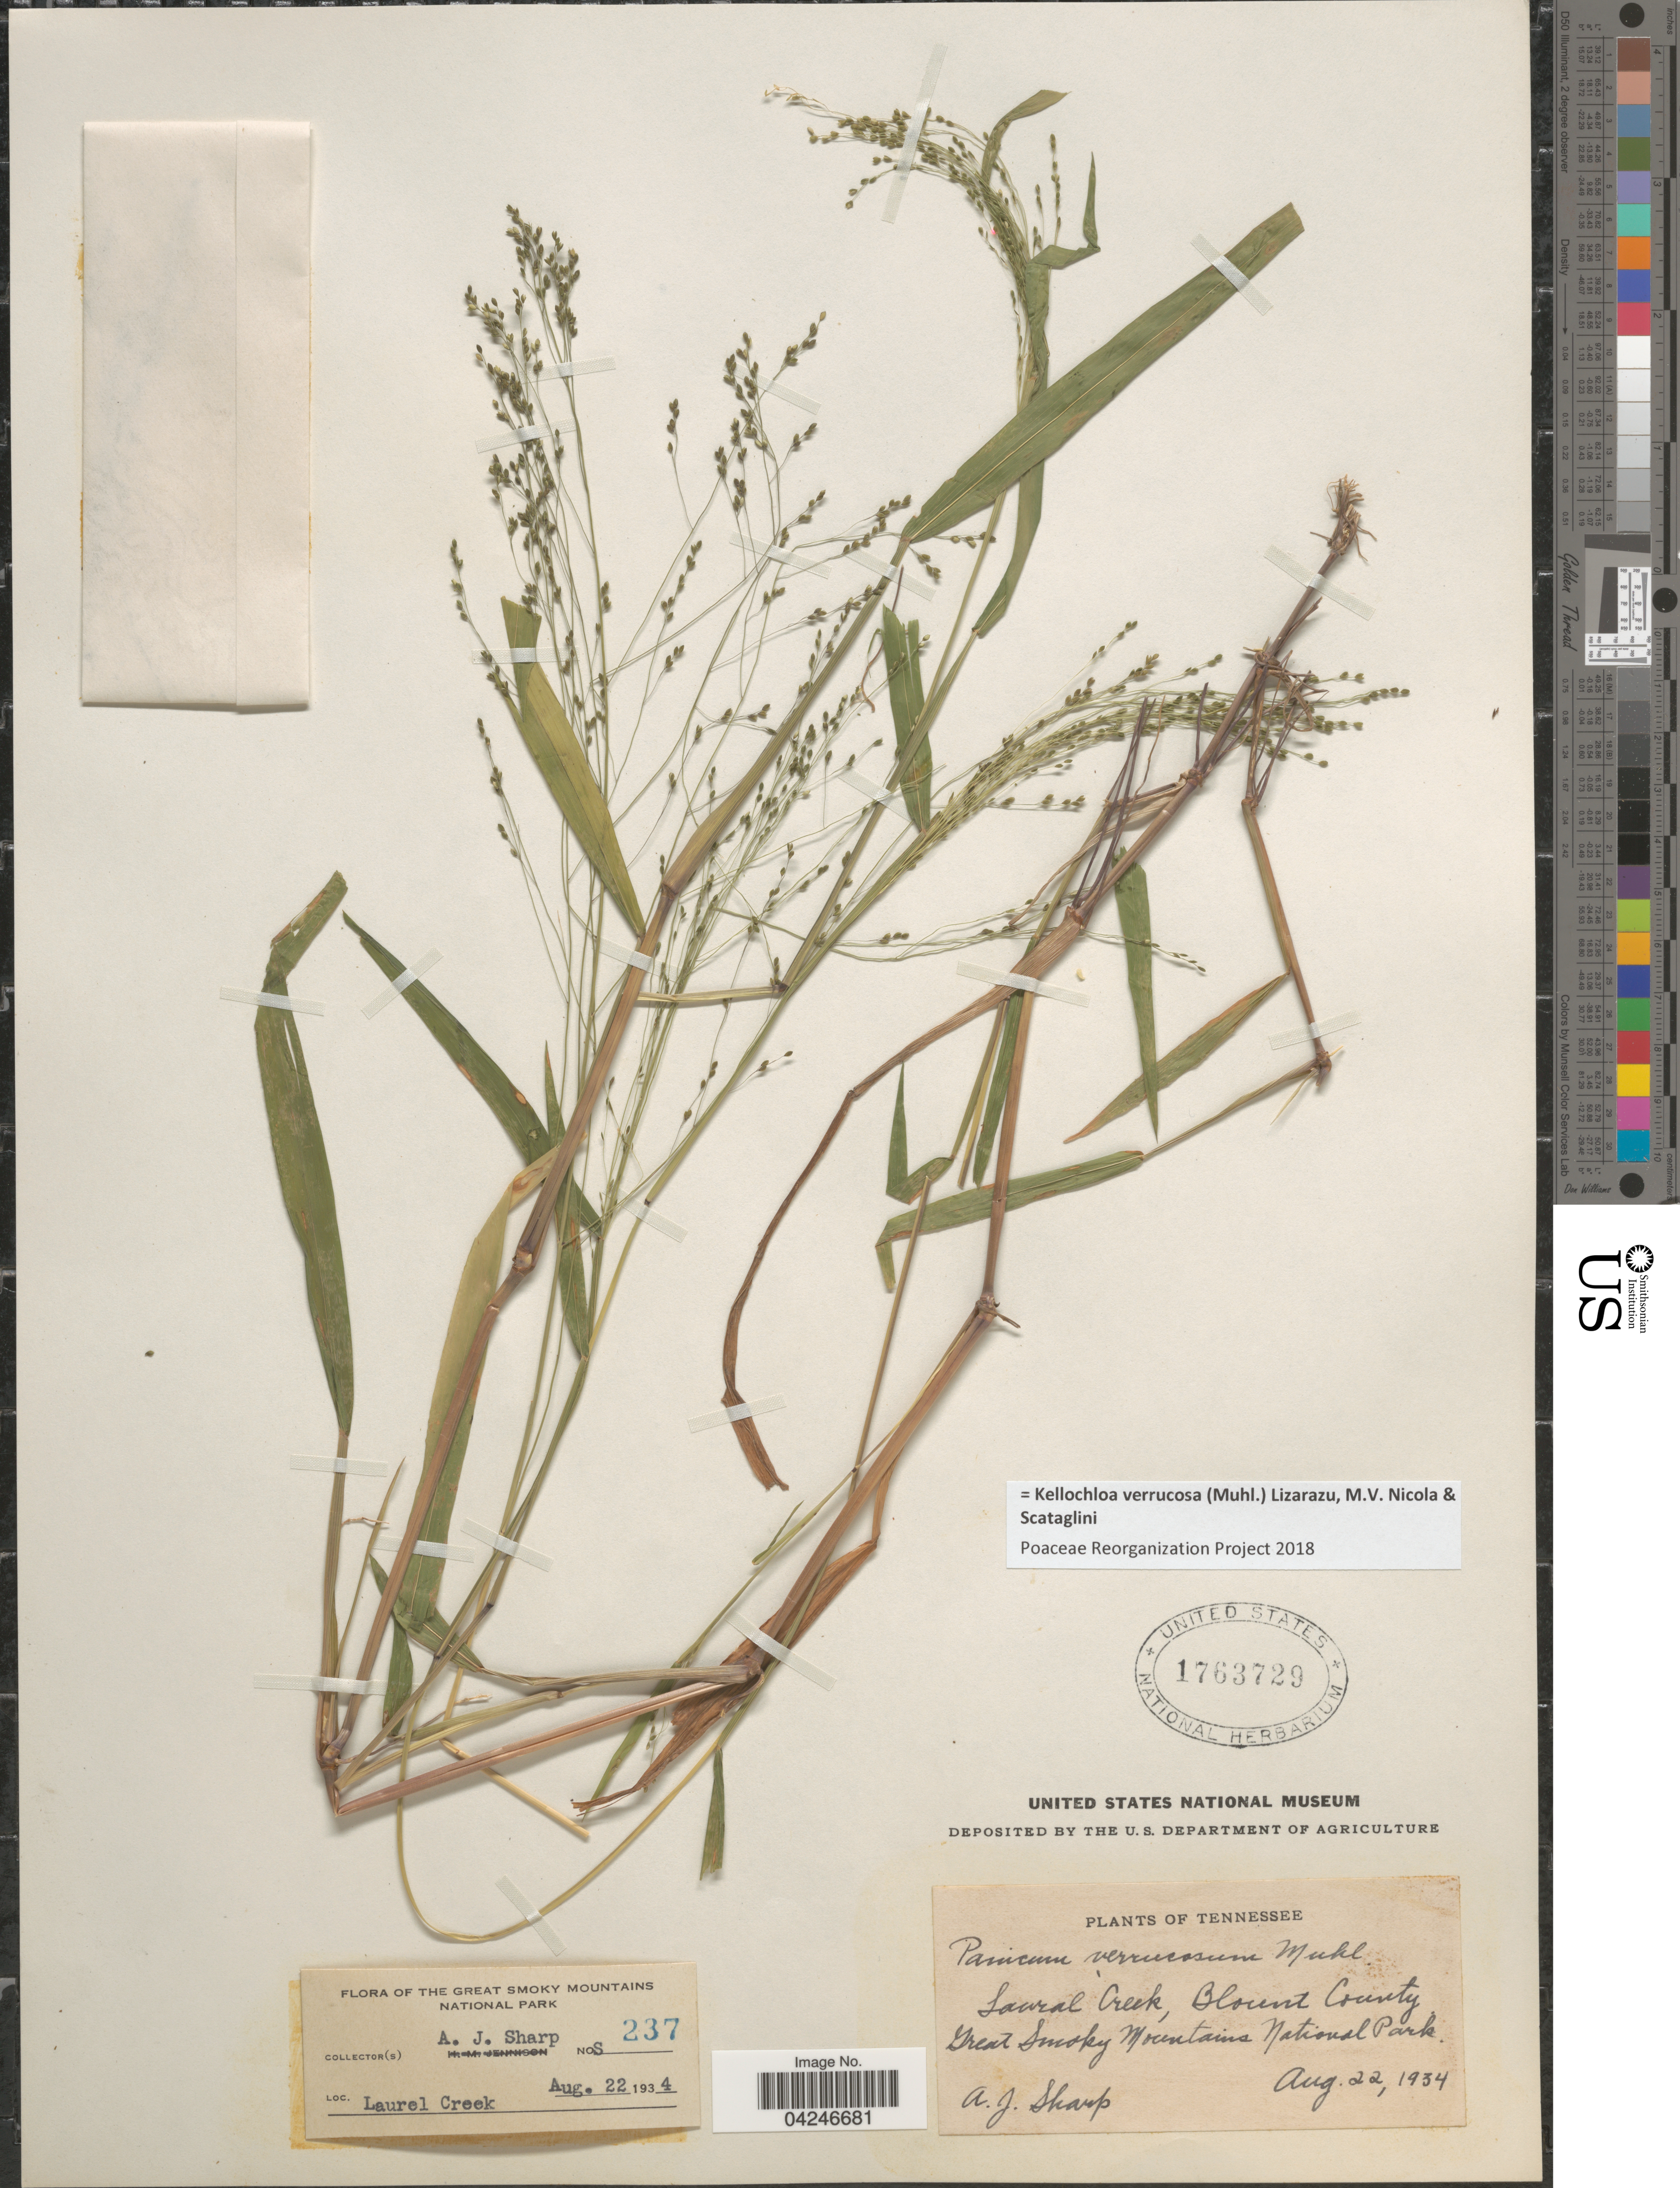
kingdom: Plantae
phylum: Tracheophyta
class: Liliopsida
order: Poales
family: Poaceae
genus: Kellochloa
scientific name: Kellochloa verrucosa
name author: (Muhl.) Lizarazu et al.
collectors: A. J. Sharp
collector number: S237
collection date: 1934-08-22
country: United States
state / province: Tennessee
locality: The Great Smoky Mountains National Park. Laurel Creek. Blount County.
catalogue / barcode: US 1763729